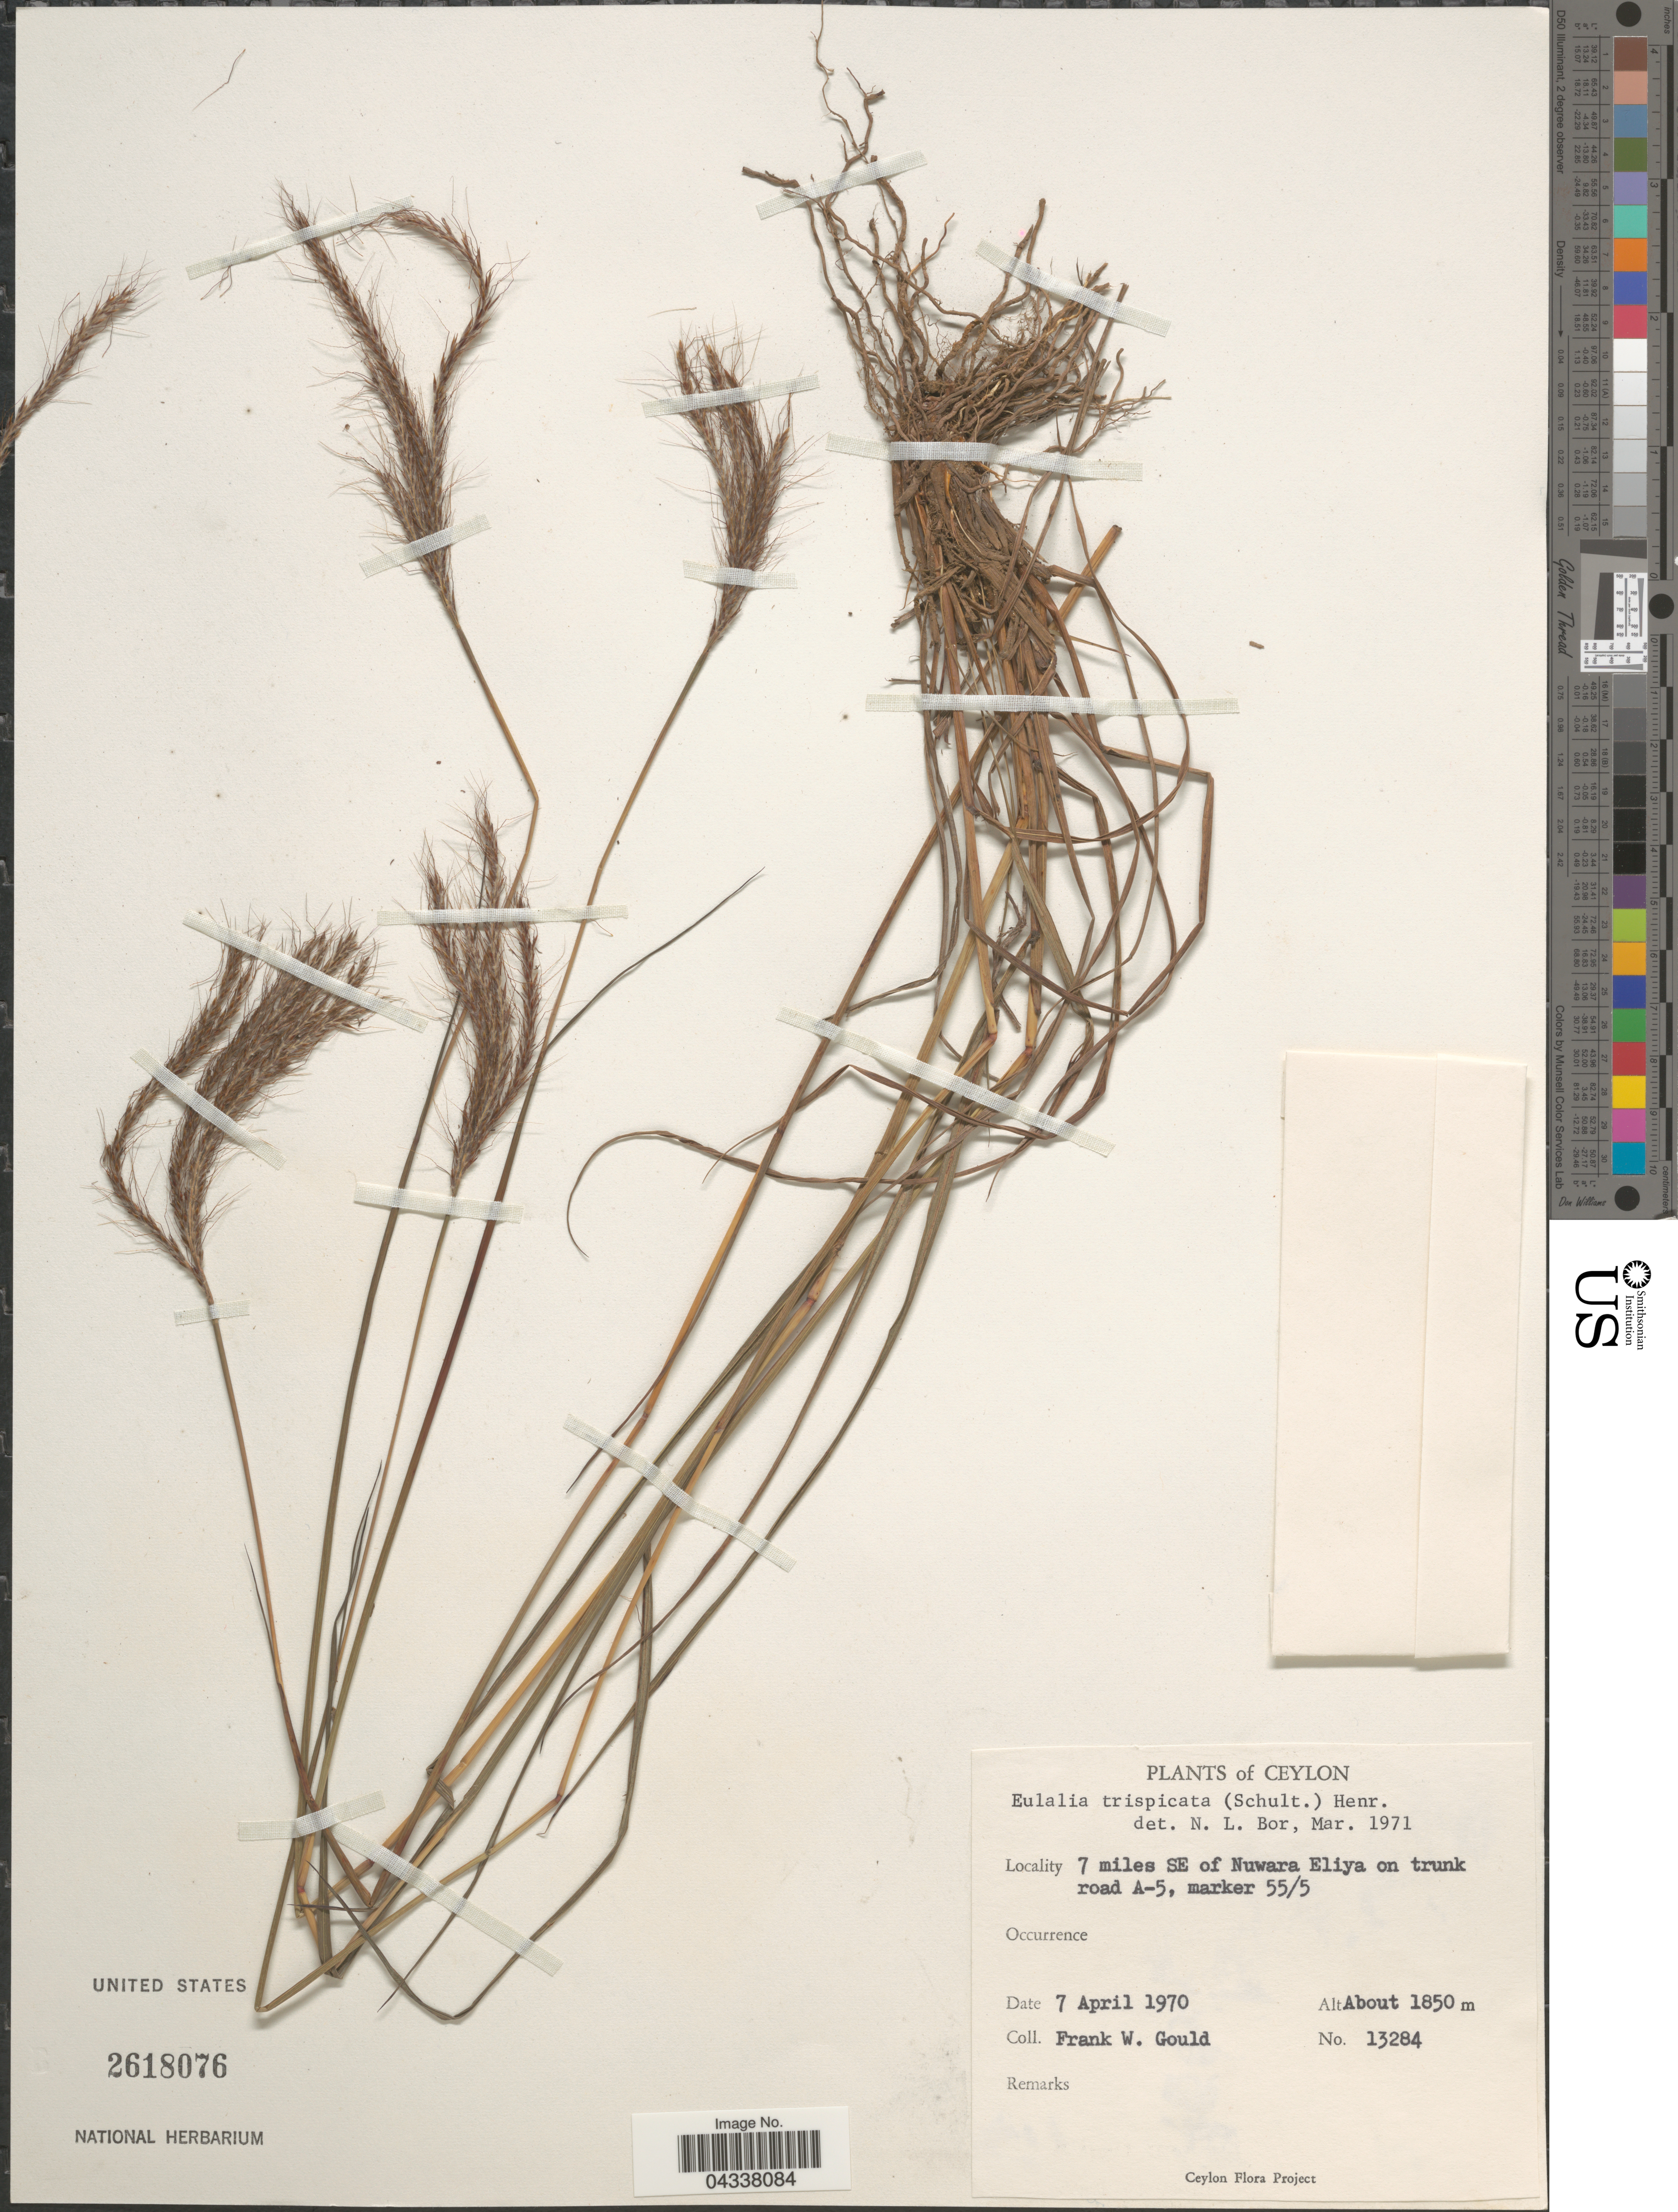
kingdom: Plantae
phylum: Tracheophyta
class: Liliopsida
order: Poales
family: Poaceae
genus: Pseudopogonatherum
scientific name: Pseudopogonatherum trispicatum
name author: (Schult.) Ohwi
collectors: F. W. Gould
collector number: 13284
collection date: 1970-04-07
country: Sri Lanka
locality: Ceylon. 7 miles SE of Nuwara Eliya on trunk road A-5, marker 55/5.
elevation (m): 1850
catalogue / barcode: US 2618076